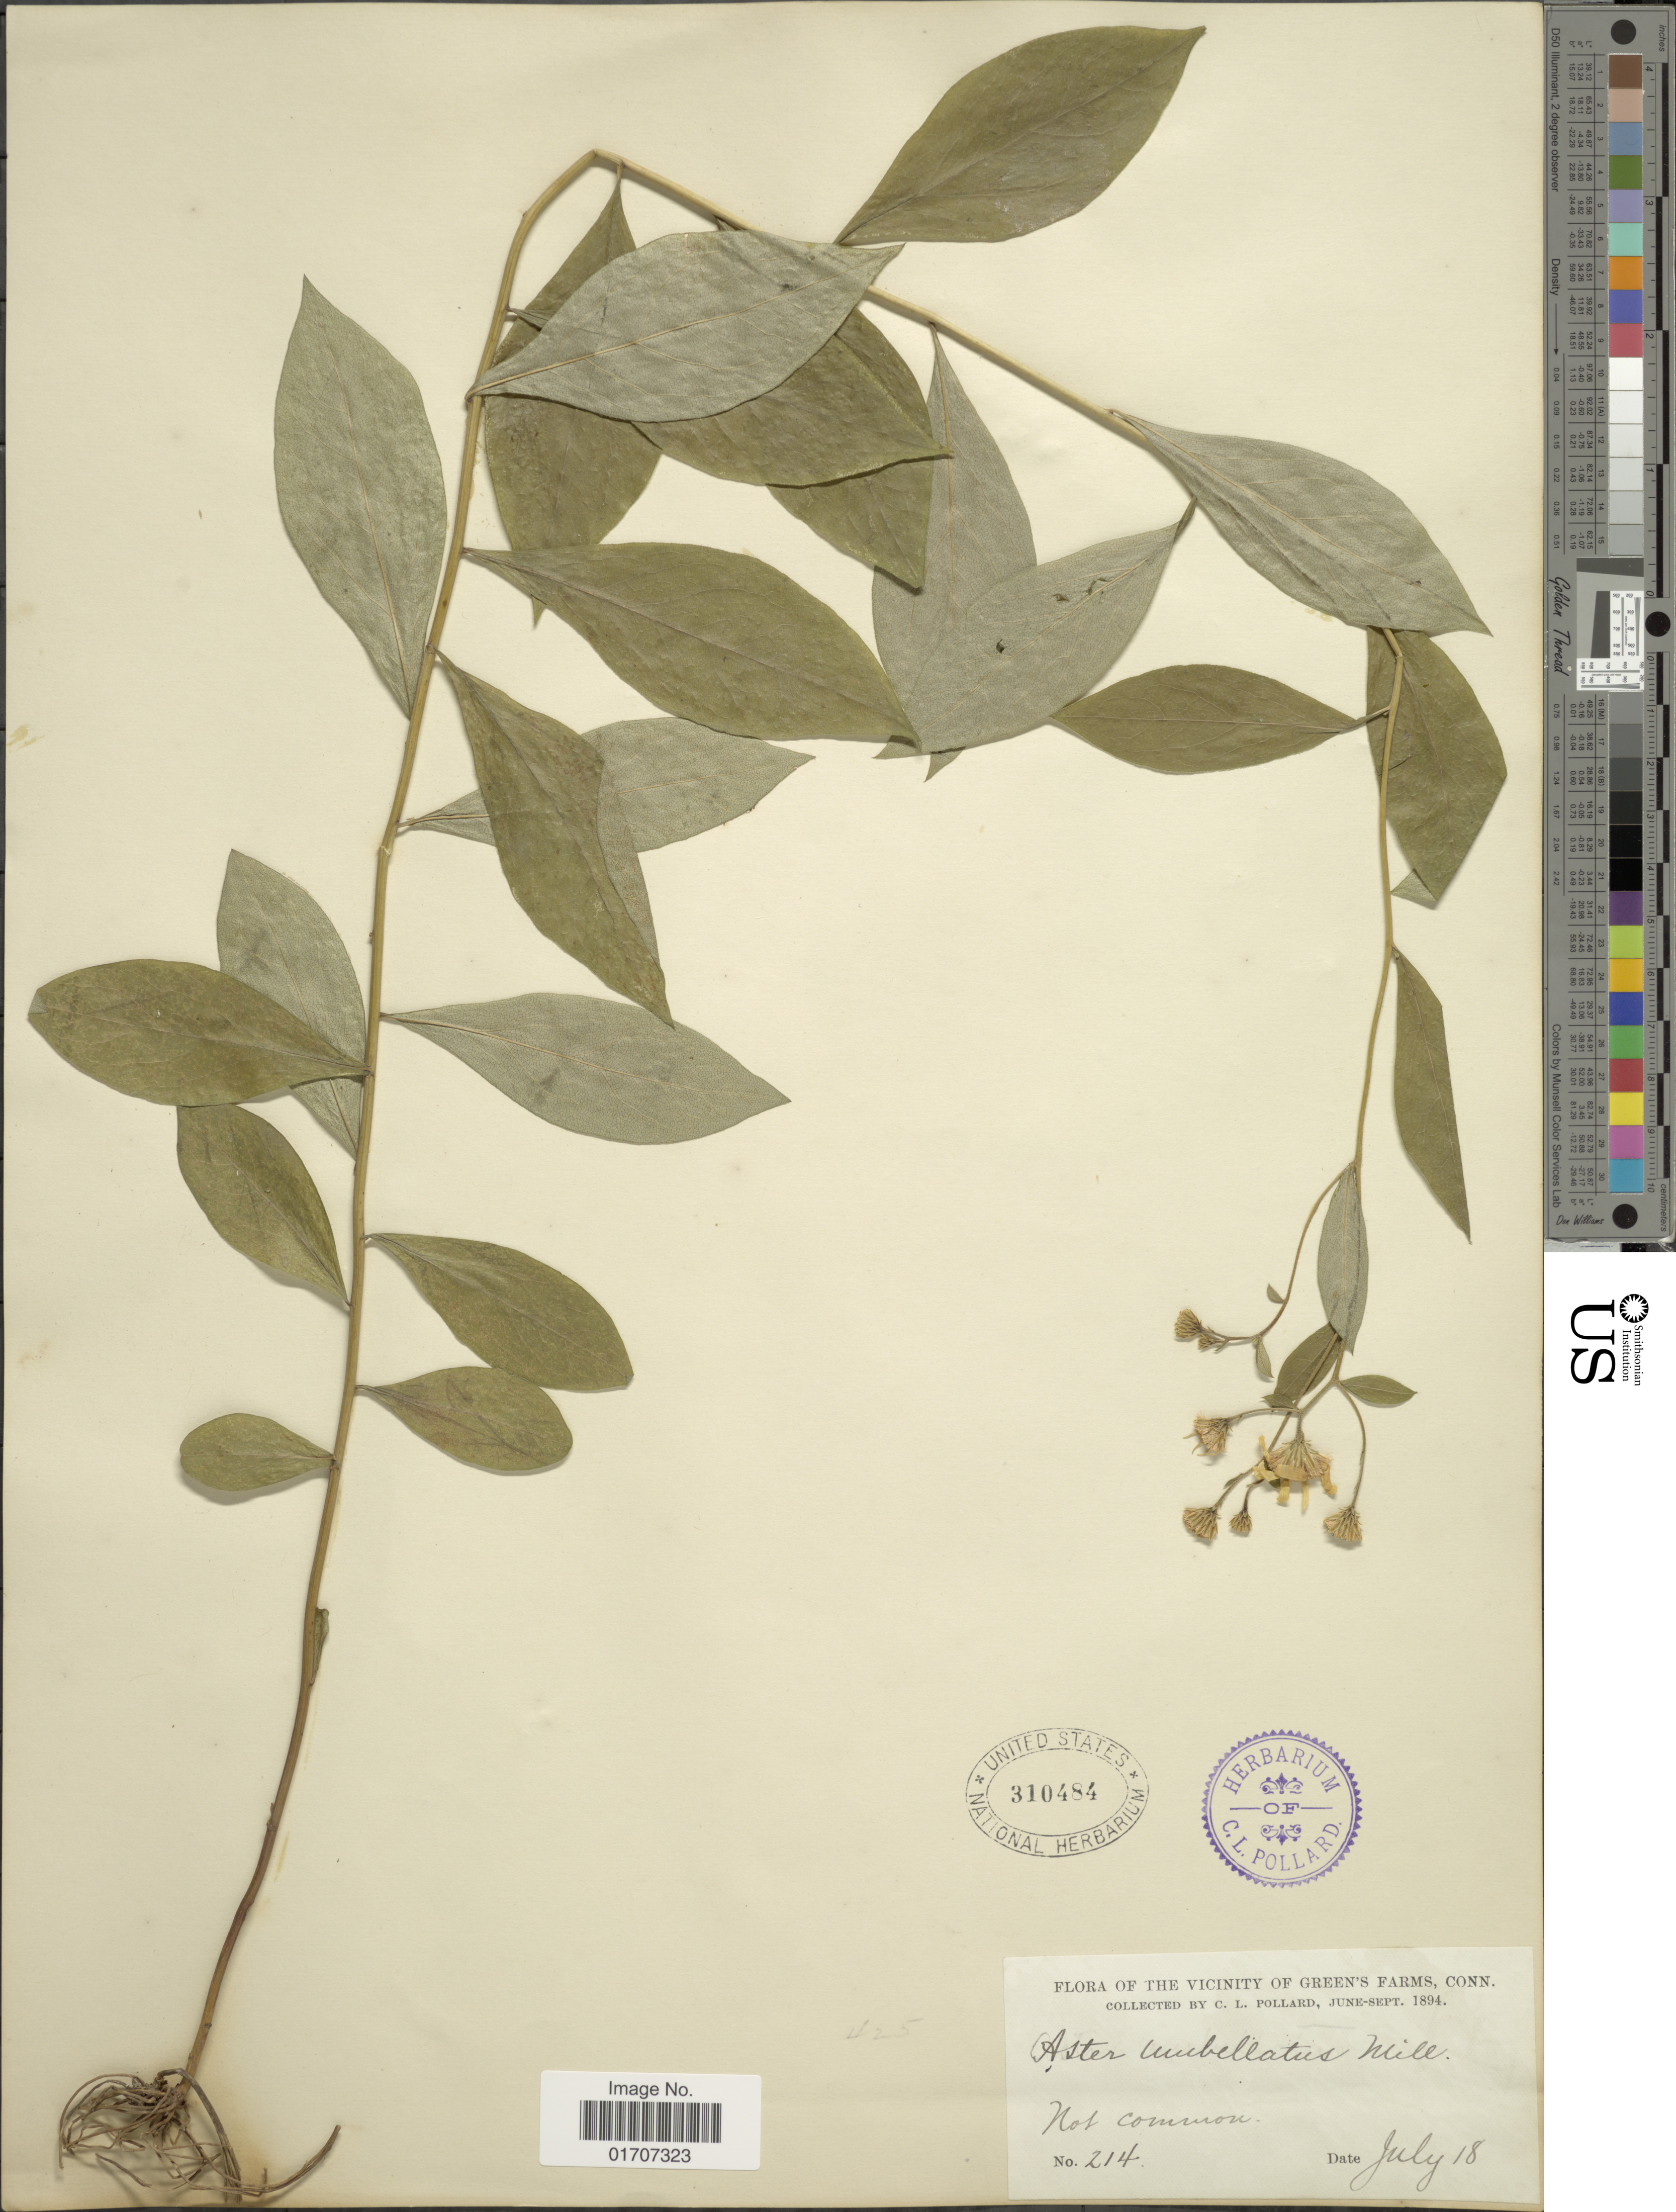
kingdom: Plantae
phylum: Tracheophyta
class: Magnoliopsida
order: Asterales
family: Asteraceae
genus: Doellingeria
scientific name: Doellingeria infirma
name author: (Michx.) Greene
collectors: C. L. Pollard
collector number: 214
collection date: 1894-07-18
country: United States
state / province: Connecticut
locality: The Vicinity of Green's Farms, Conn.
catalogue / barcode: US 310848